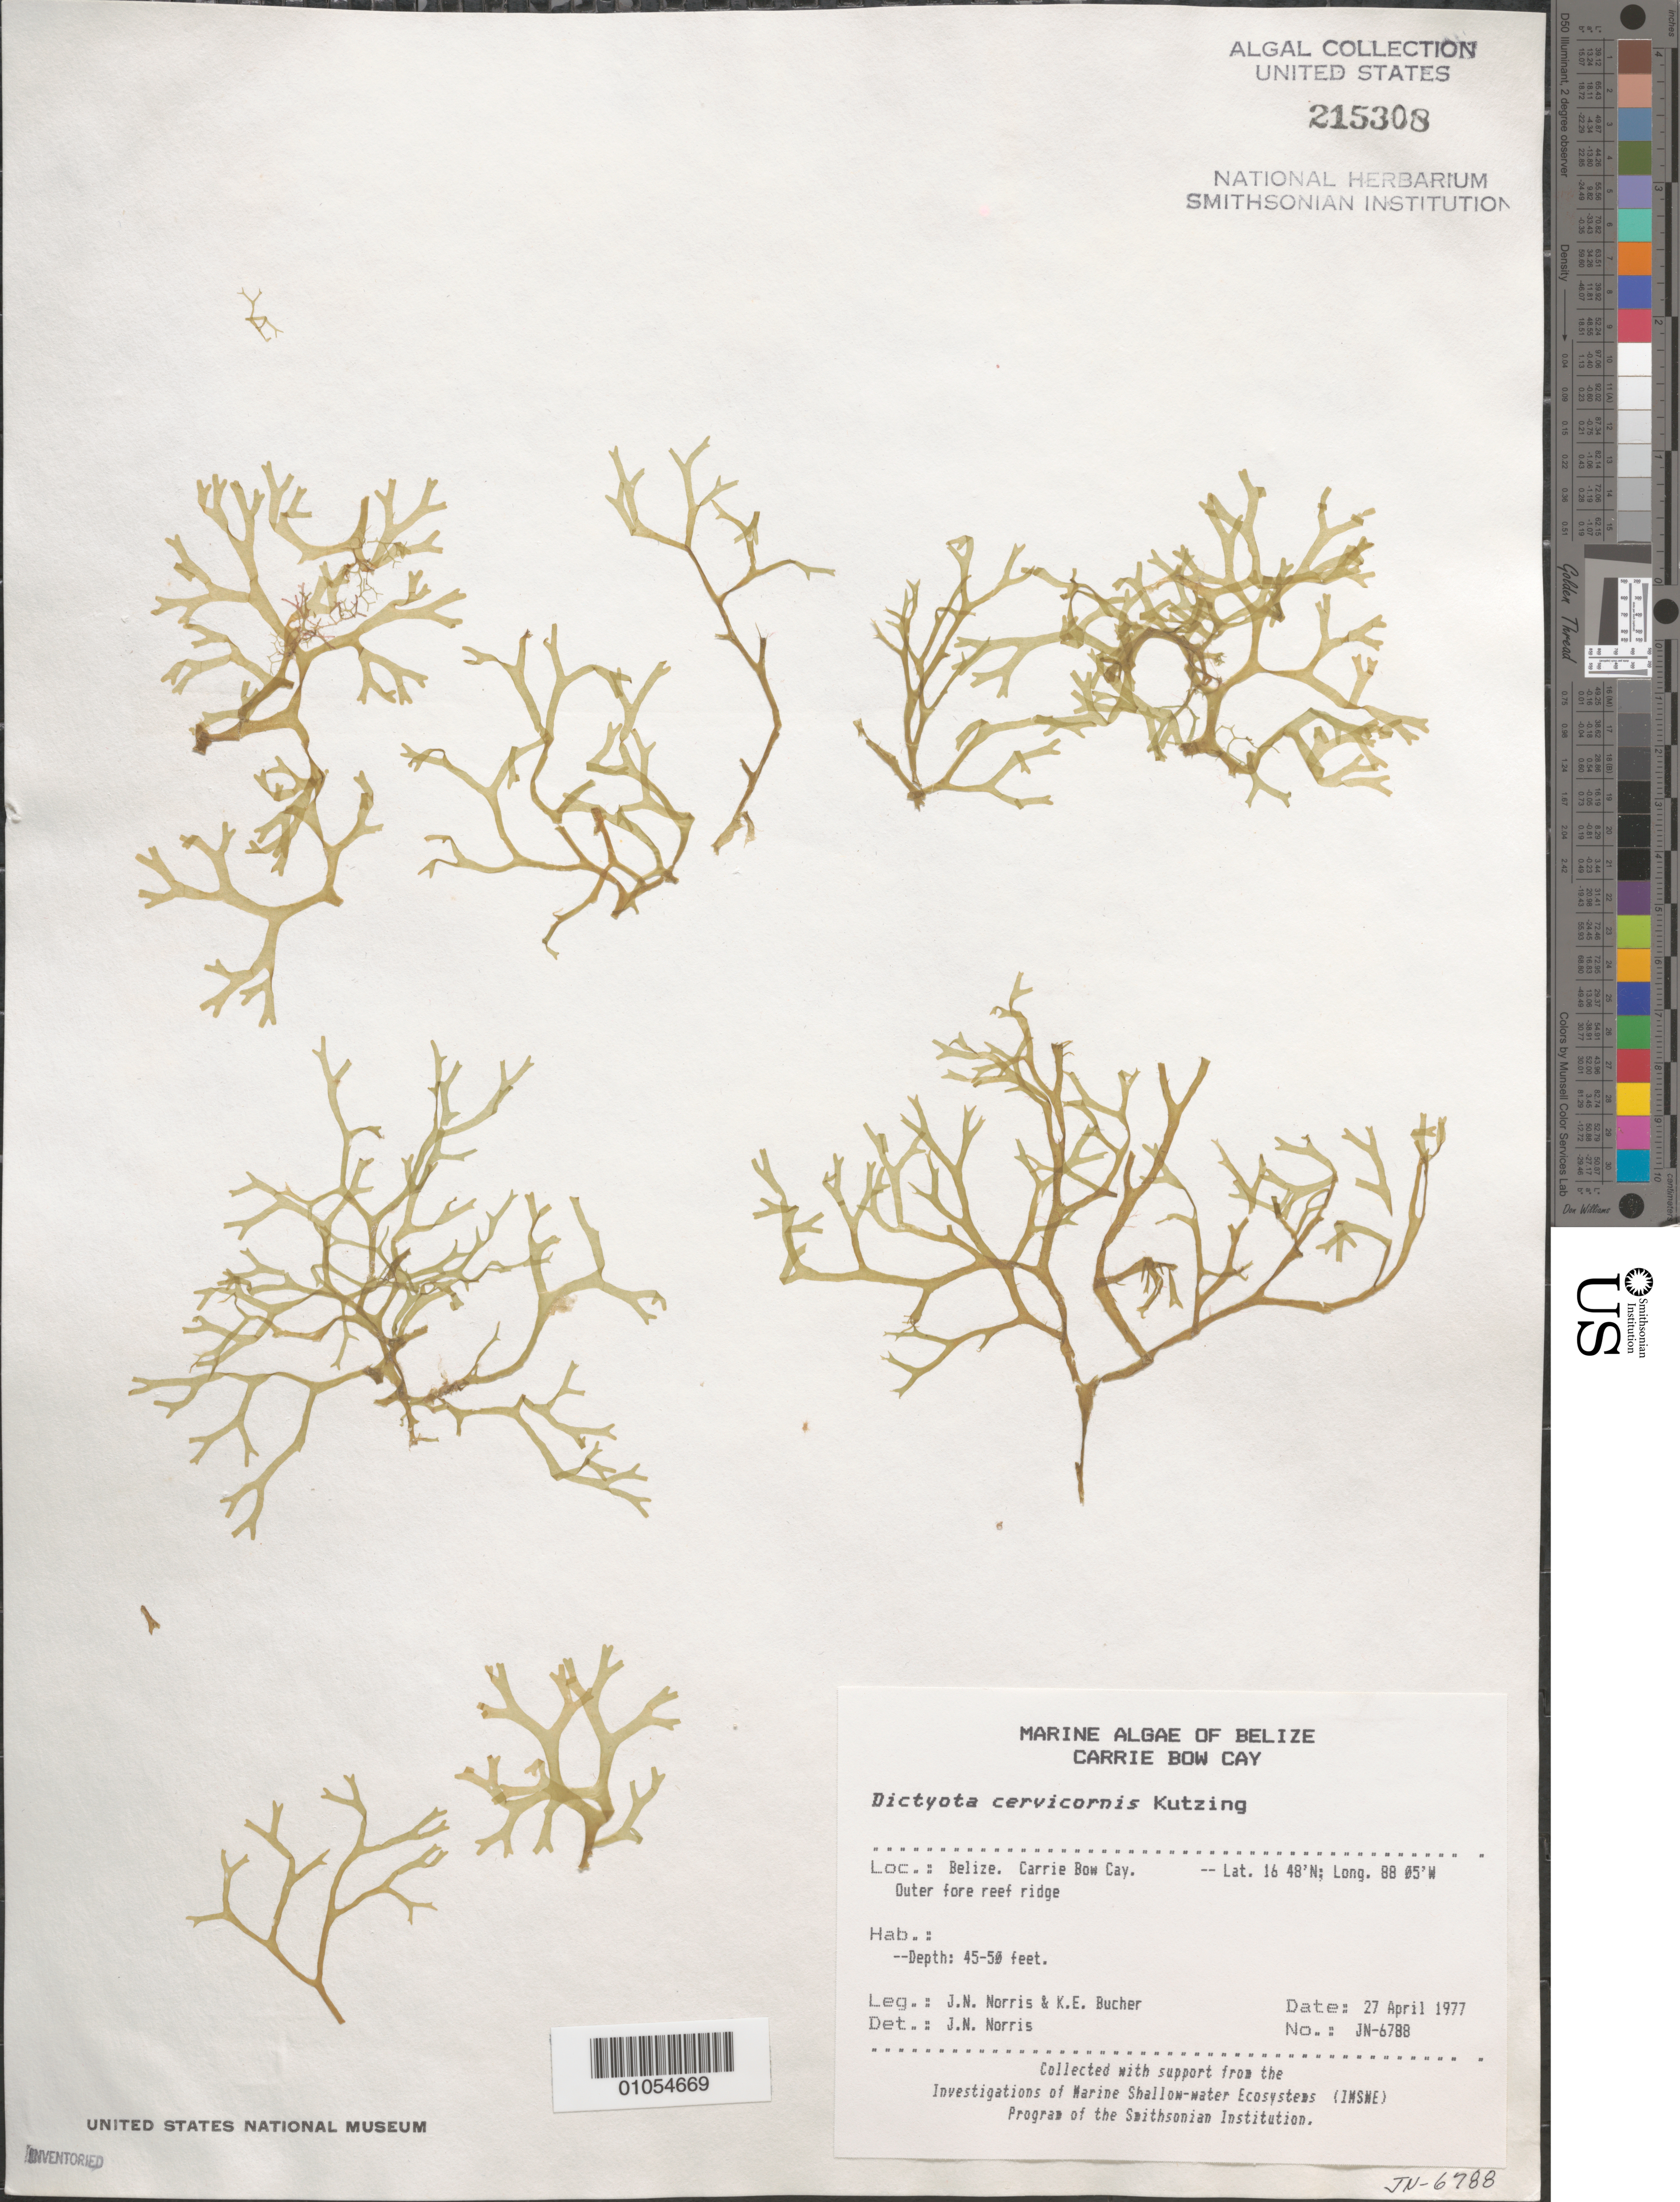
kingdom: Chromista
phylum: Ochrophyta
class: Phaeophyceae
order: Dictyotales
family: Dictyotaceae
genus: Dictyota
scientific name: Dictyota cervicornis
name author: Kütz.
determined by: Norris, James N.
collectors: J. N. Norris & K. E. Bucher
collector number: JN-6788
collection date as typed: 27 Apr 1977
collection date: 1977-04-27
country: Belize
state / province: Stann Creek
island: Carrie Bow Cay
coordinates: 16 48'N, 88 05'W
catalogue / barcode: US 215308